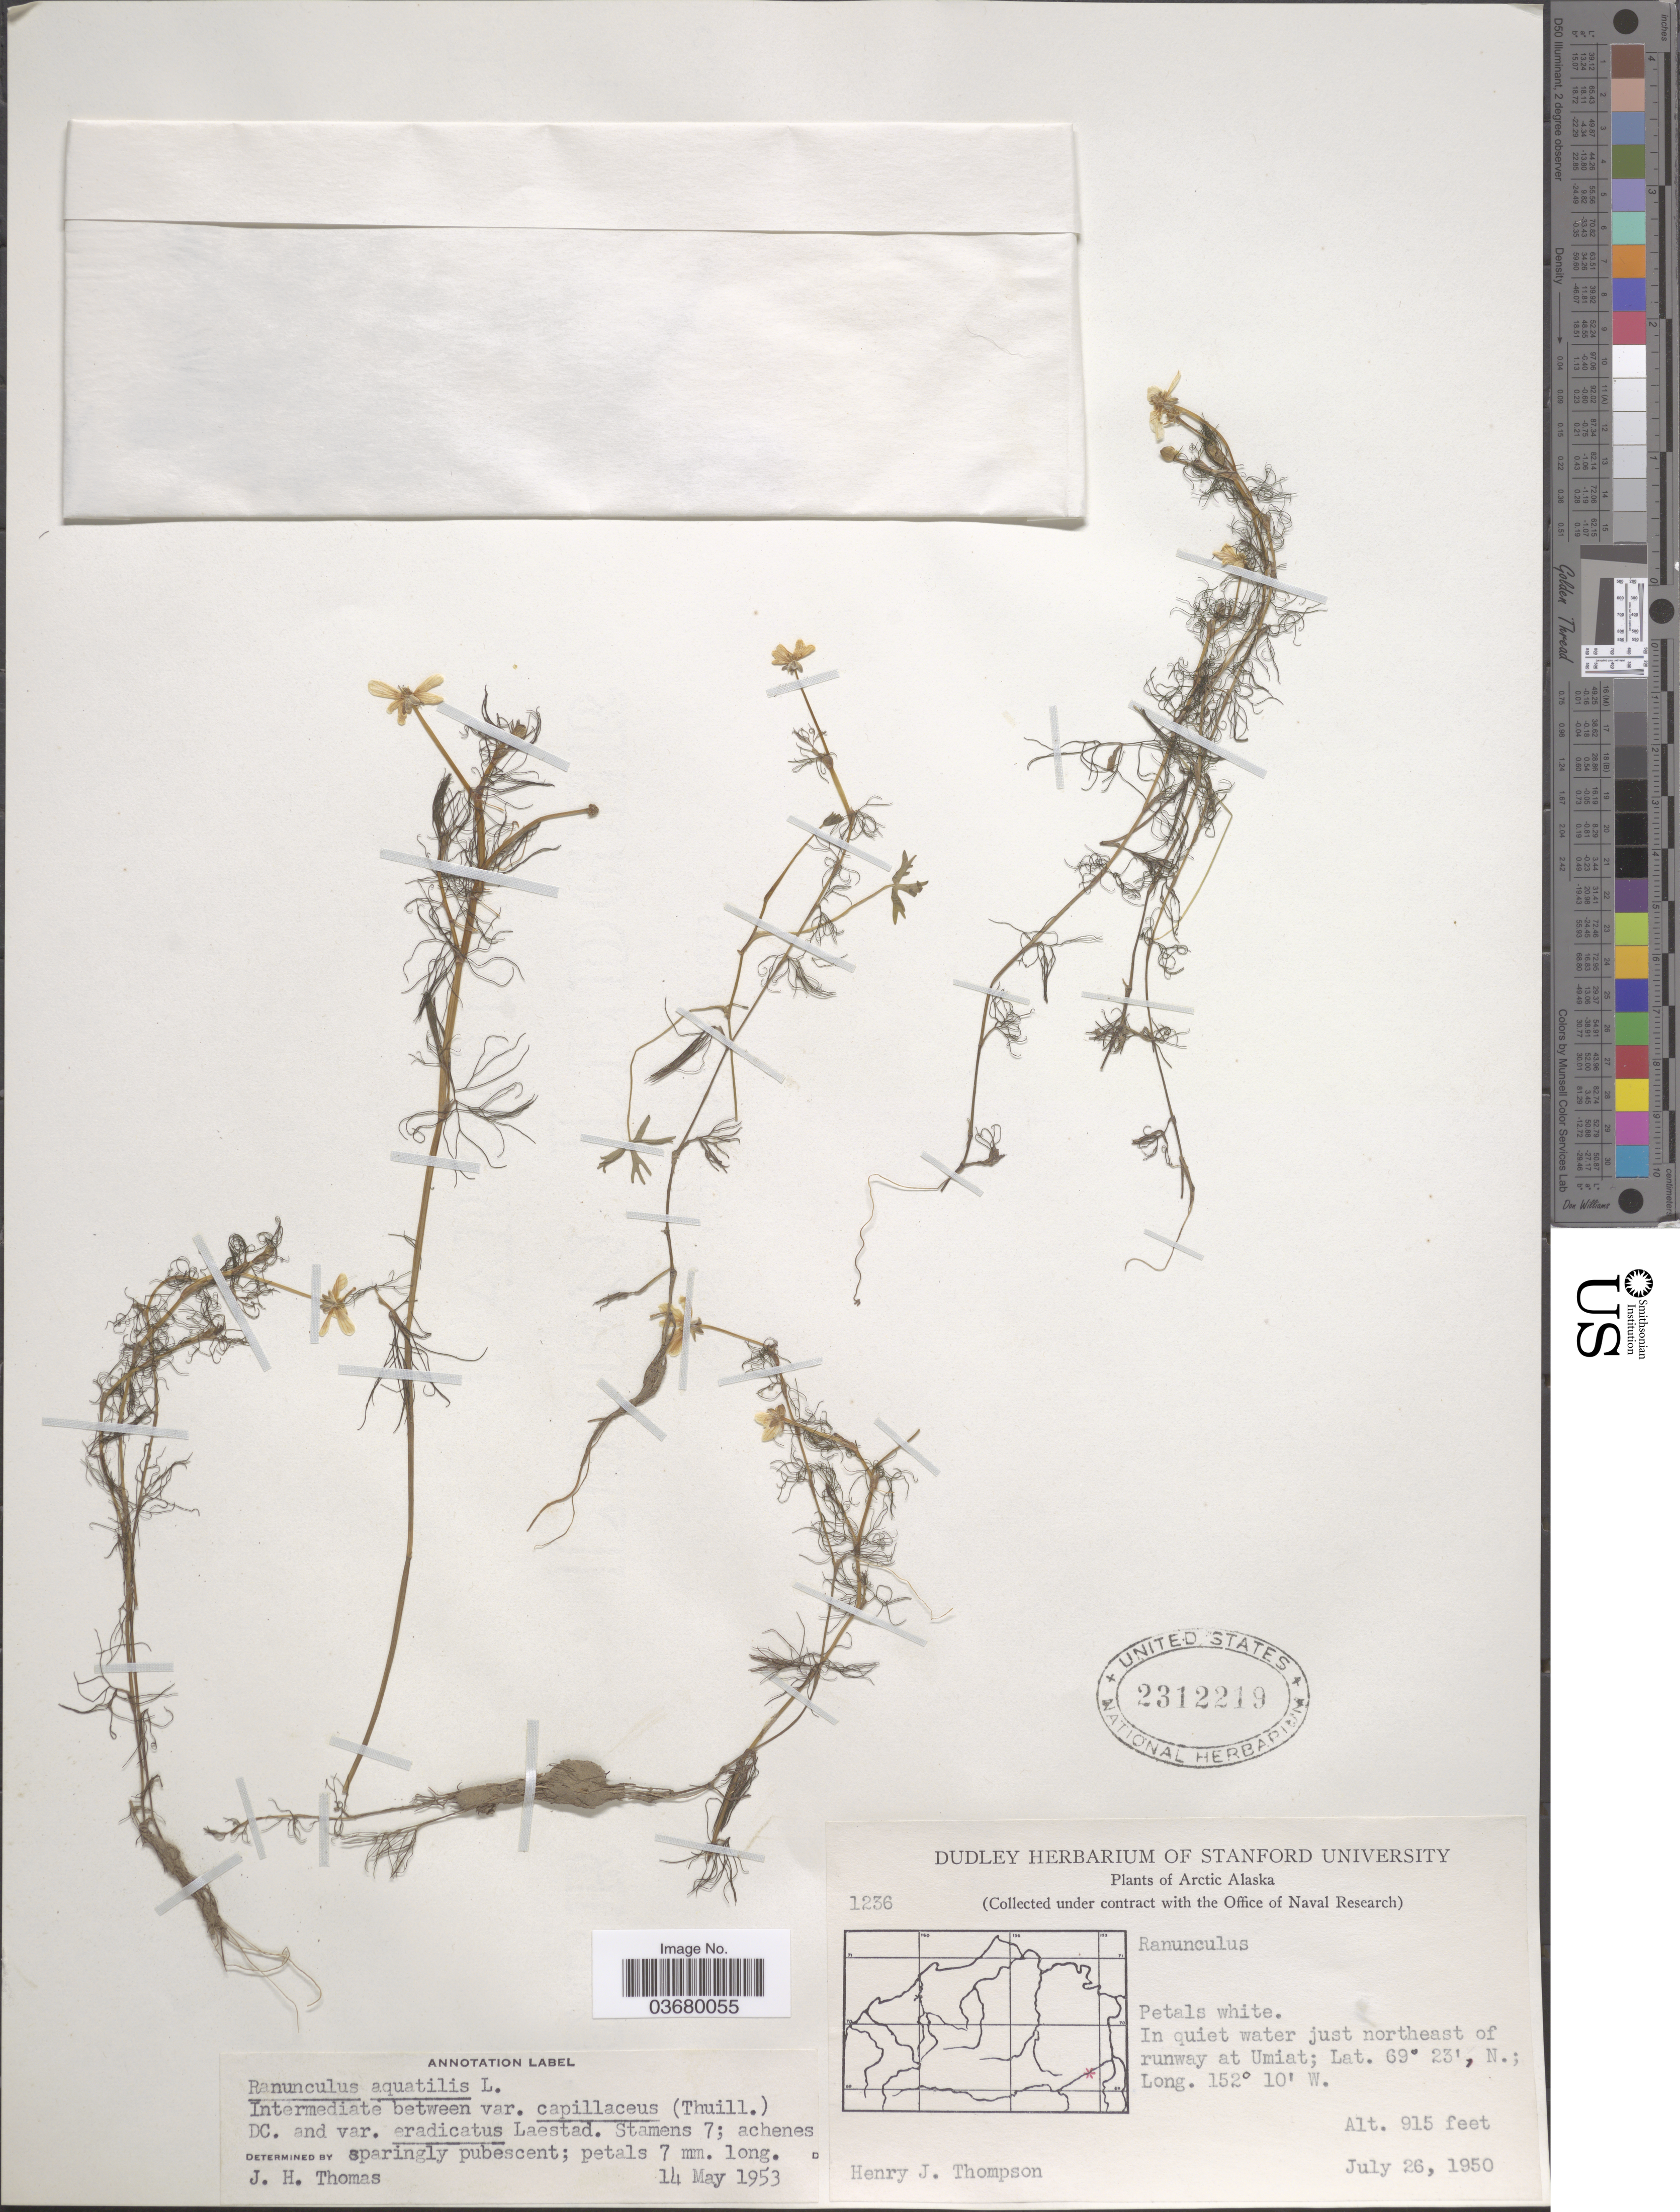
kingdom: Plantae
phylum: Tracheophyta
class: Magnoliopsida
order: Ranunculales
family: Ranunculaceae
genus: Ranunculus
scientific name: Ranunculus subrigidus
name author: W.B. Drew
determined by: Strong, Mark T., (BOT), Smithsonian Institution - National Museum of Natural History (UNITED STATES)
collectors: H. J. Thompson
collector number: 1236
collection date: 1950-07-26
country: United States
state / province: Alaska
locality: Arctic Alaska. Just northeast of runway at Umiat.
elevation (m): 279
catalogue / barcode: US 2312219